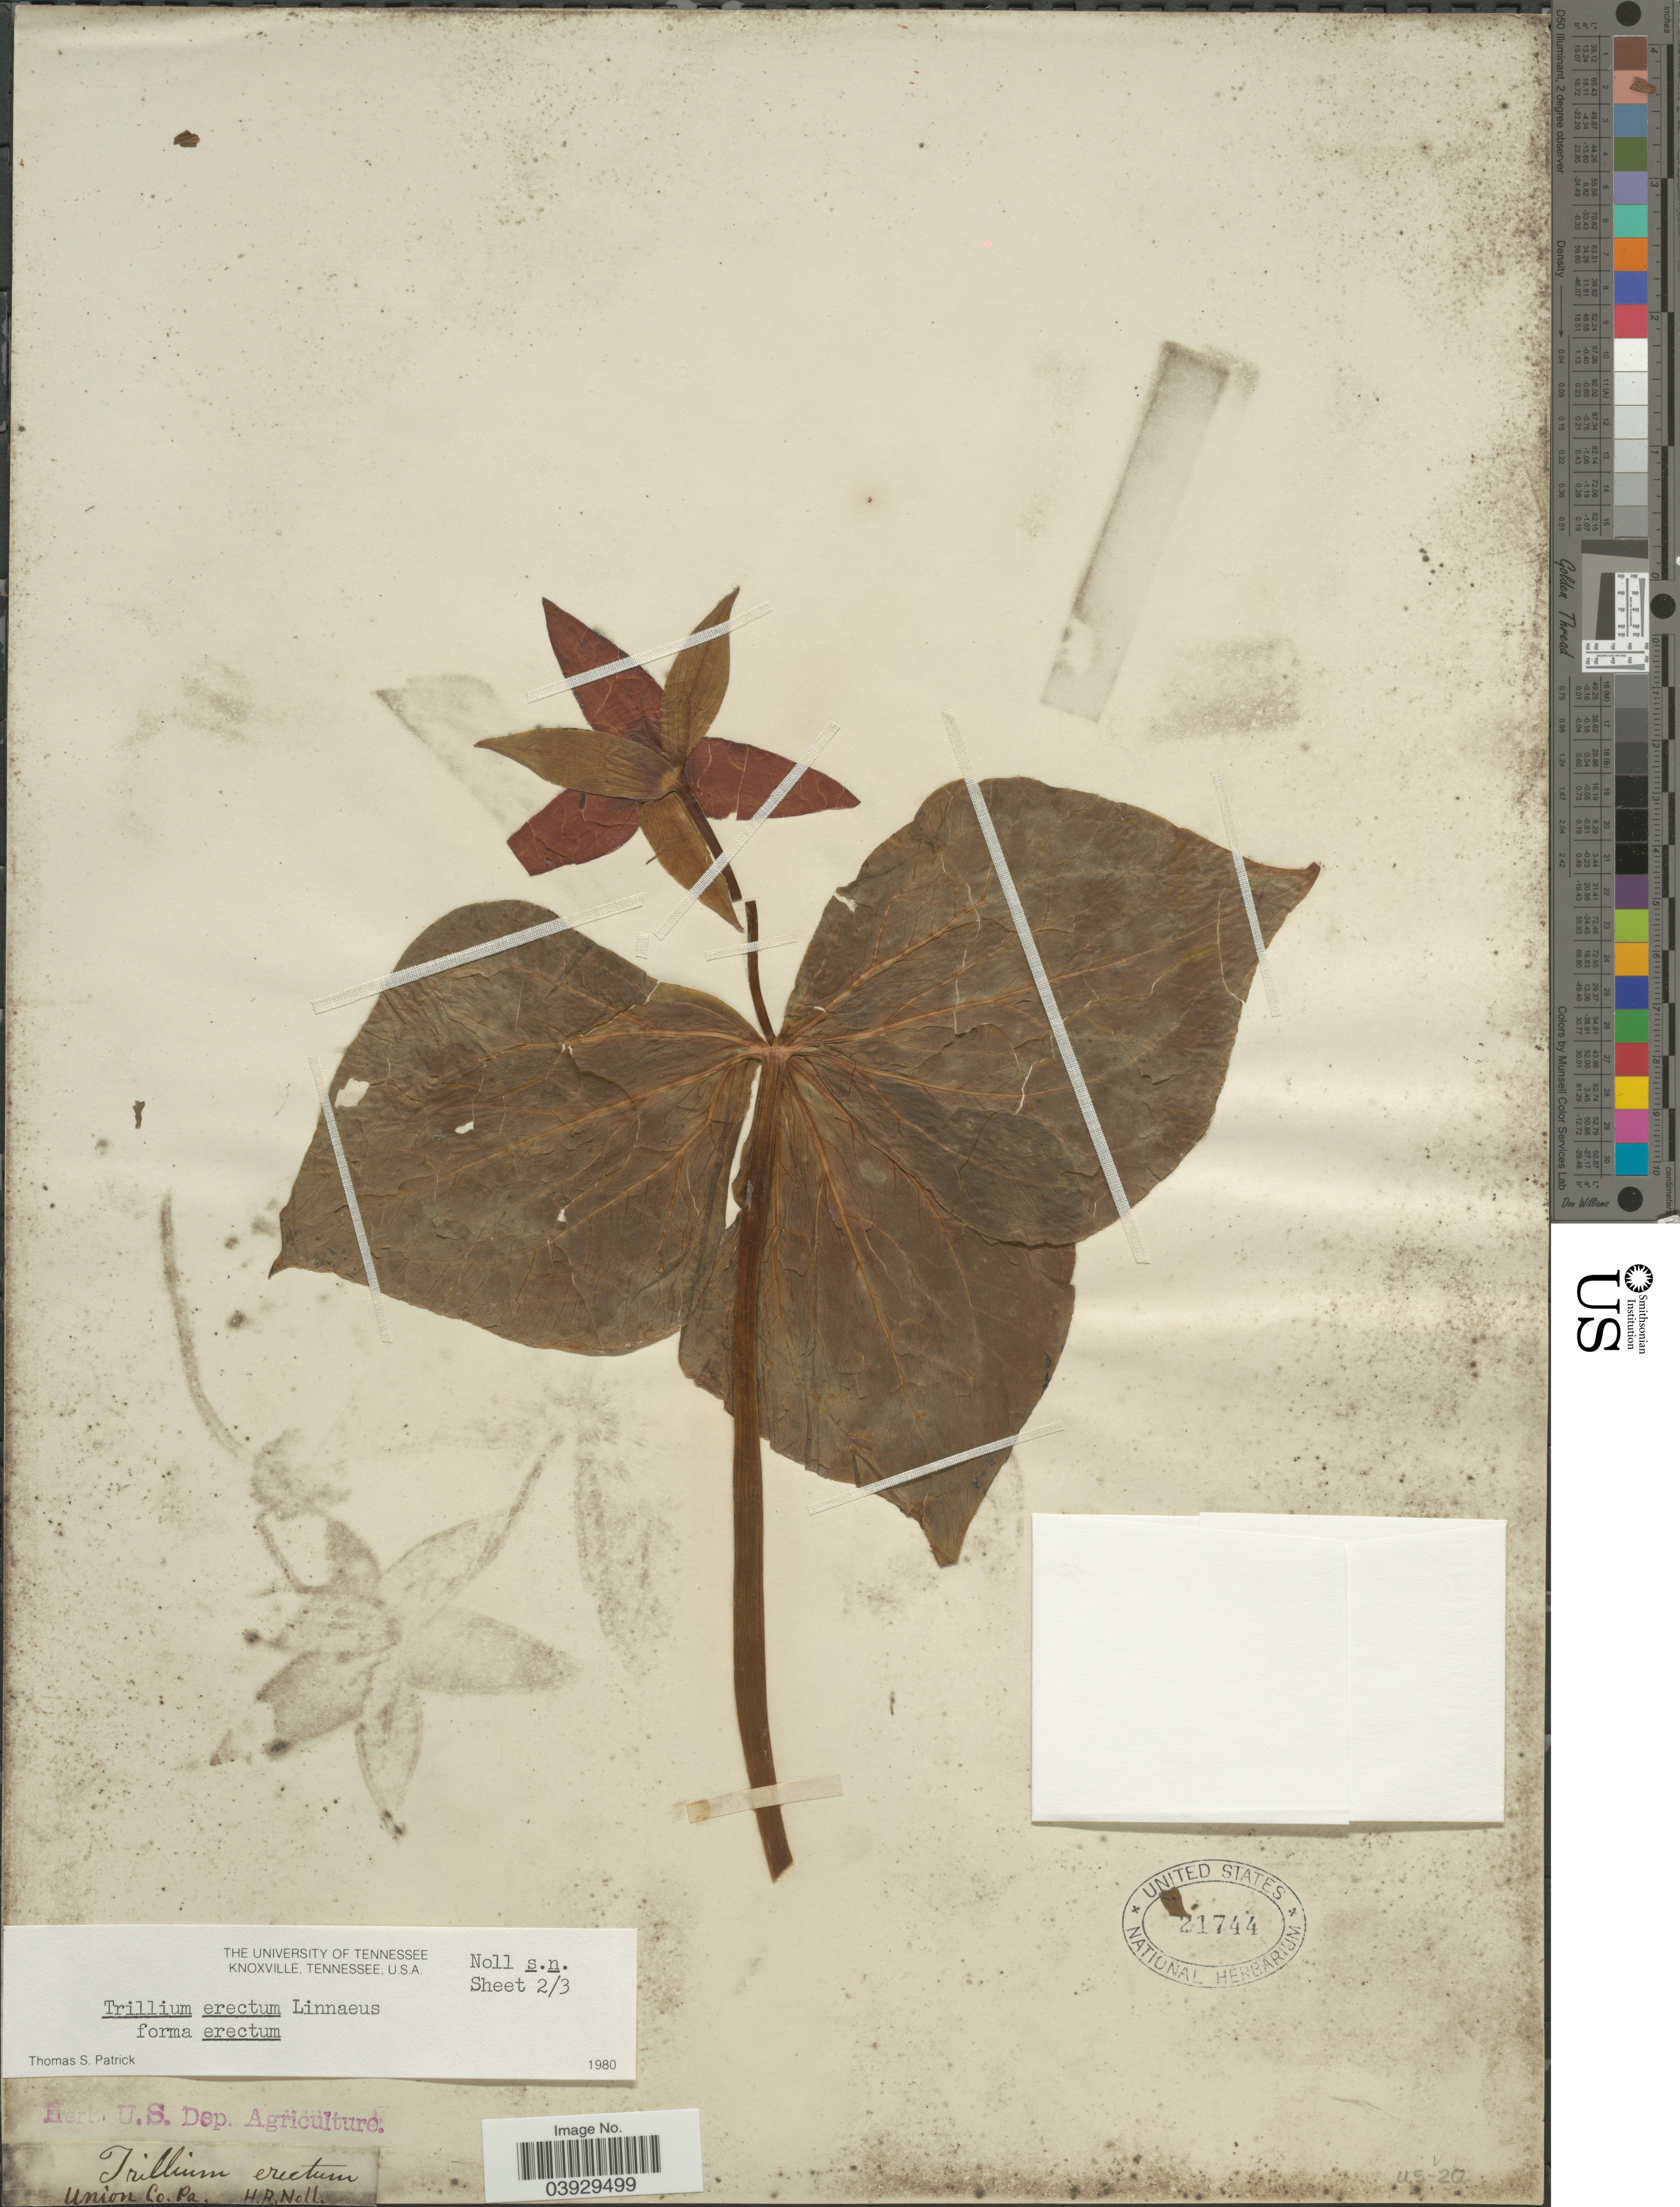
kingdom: Plantae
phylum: Tracheophyta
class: Liliopsida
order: Liliales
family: Melanthiaceae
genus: Trillium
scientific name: Trillium erectum var. album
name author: (Michx.) Pursh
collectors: H. Noll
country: United States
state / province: Pennsylvania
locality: Union Co.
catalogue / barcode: US 21744